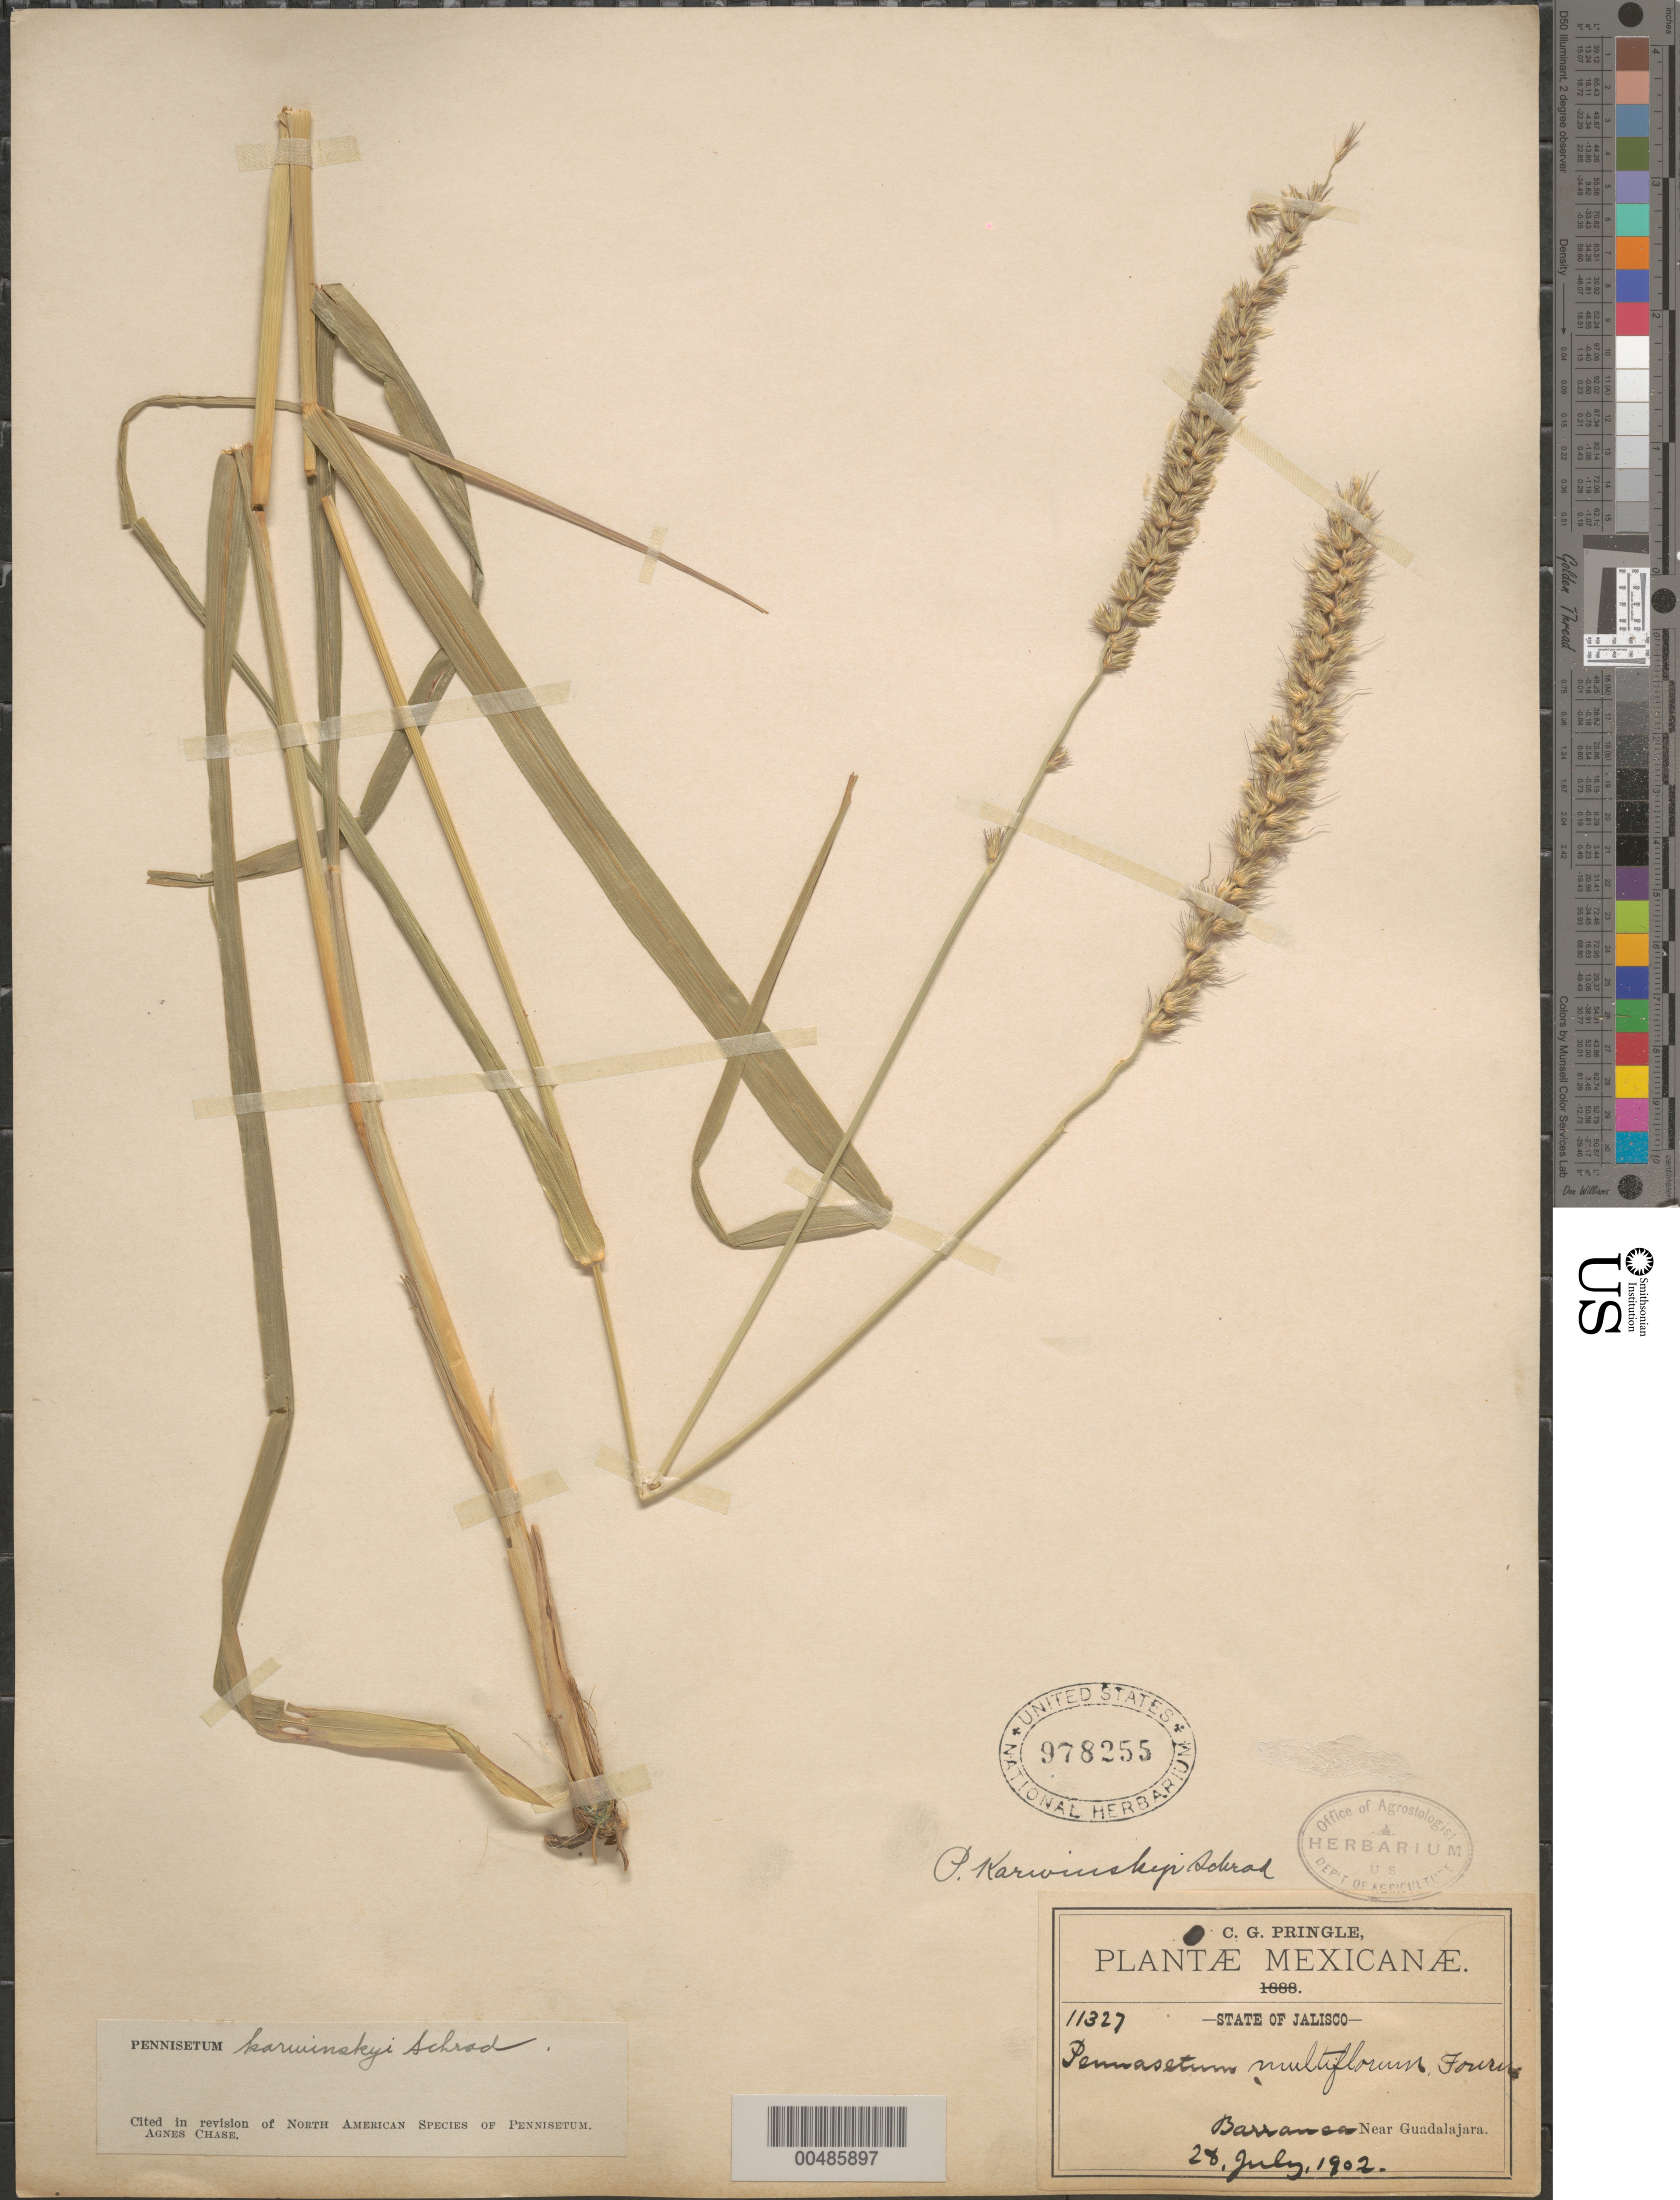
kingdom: Plantae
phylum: Tracheophyta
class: Liliopsida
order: Poales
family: Poaceae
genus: Cenchrus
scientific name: Cenchrus multiflorus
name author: C. Presl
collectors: C. G. Pringle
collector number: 11327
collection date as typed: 28 Jul 1902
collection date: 1902-07-28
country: Mexico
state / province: Jalisco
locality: Barranca near Guadalajara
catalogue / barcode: US 978255